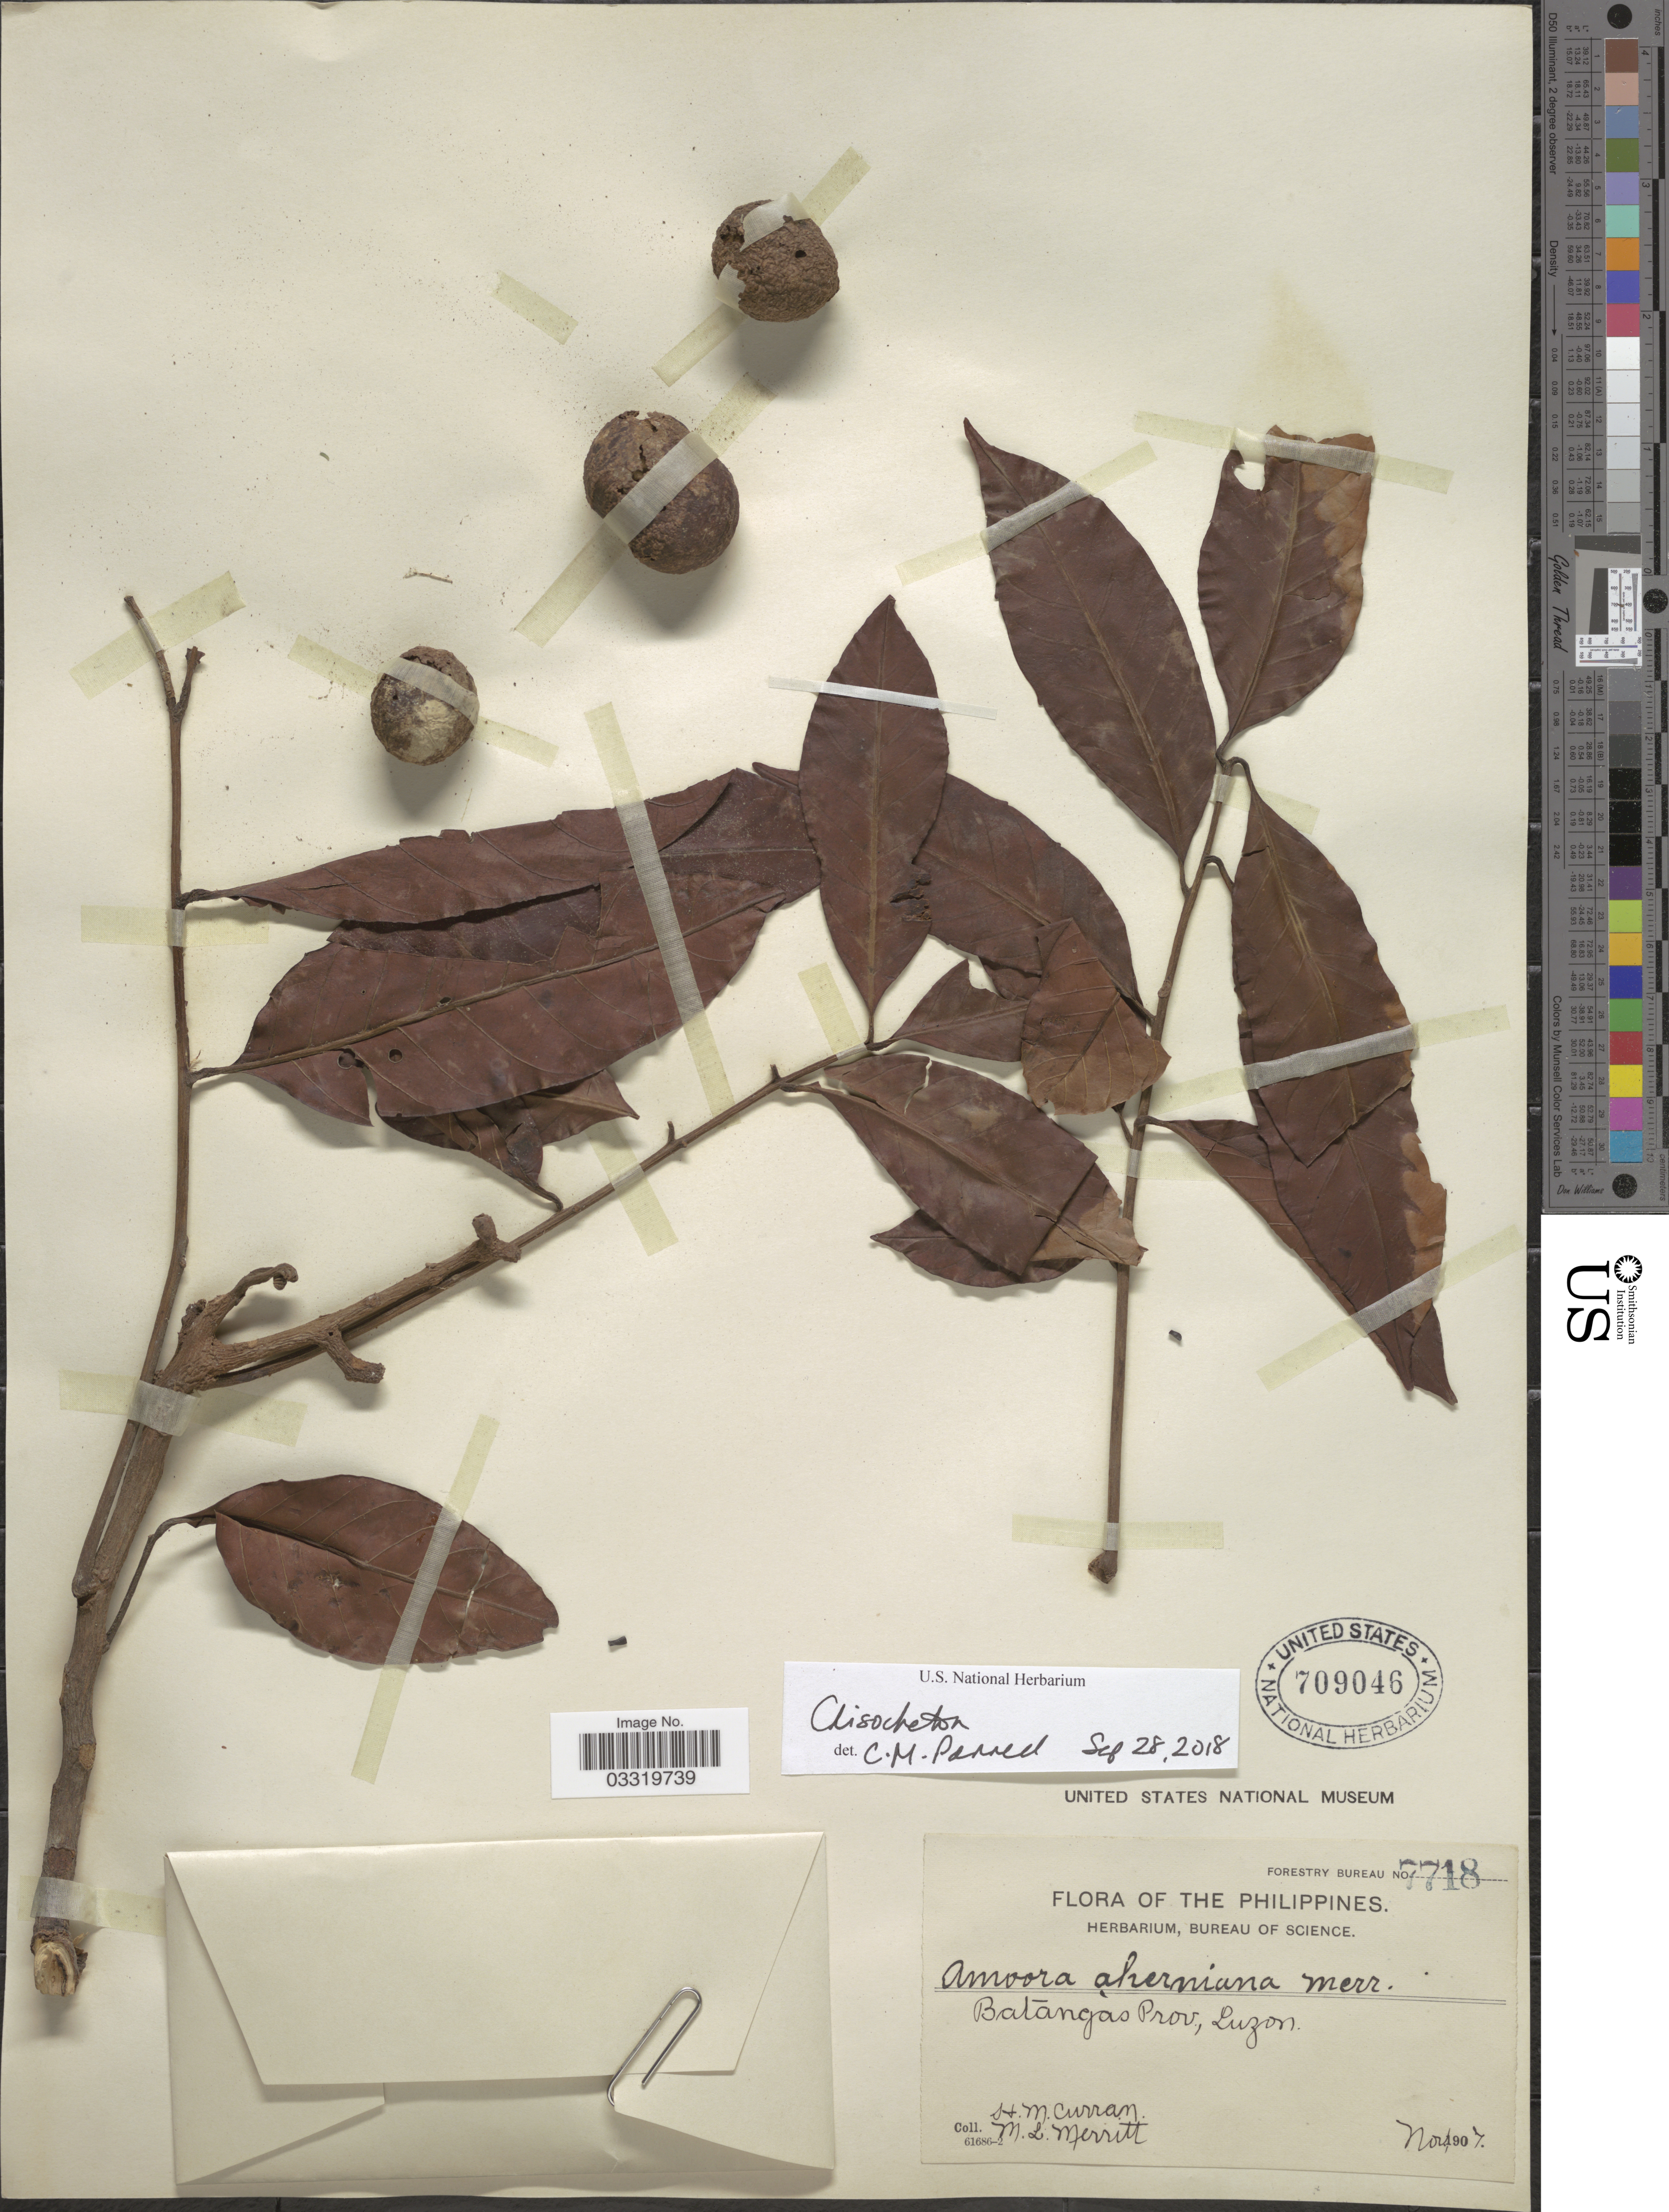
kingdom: Plantae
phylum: Tracheophyta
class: Magnoliopsida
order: Sapindales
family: Meliaceae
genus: Chisocheton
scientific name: Chisocheton sp.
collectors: H. M. Curran & M. L. Merritt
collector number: Forestry Bureau 7718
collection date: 1907-11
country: Philippines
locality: Batangas Prov., Luzon.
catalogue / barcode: US 709046